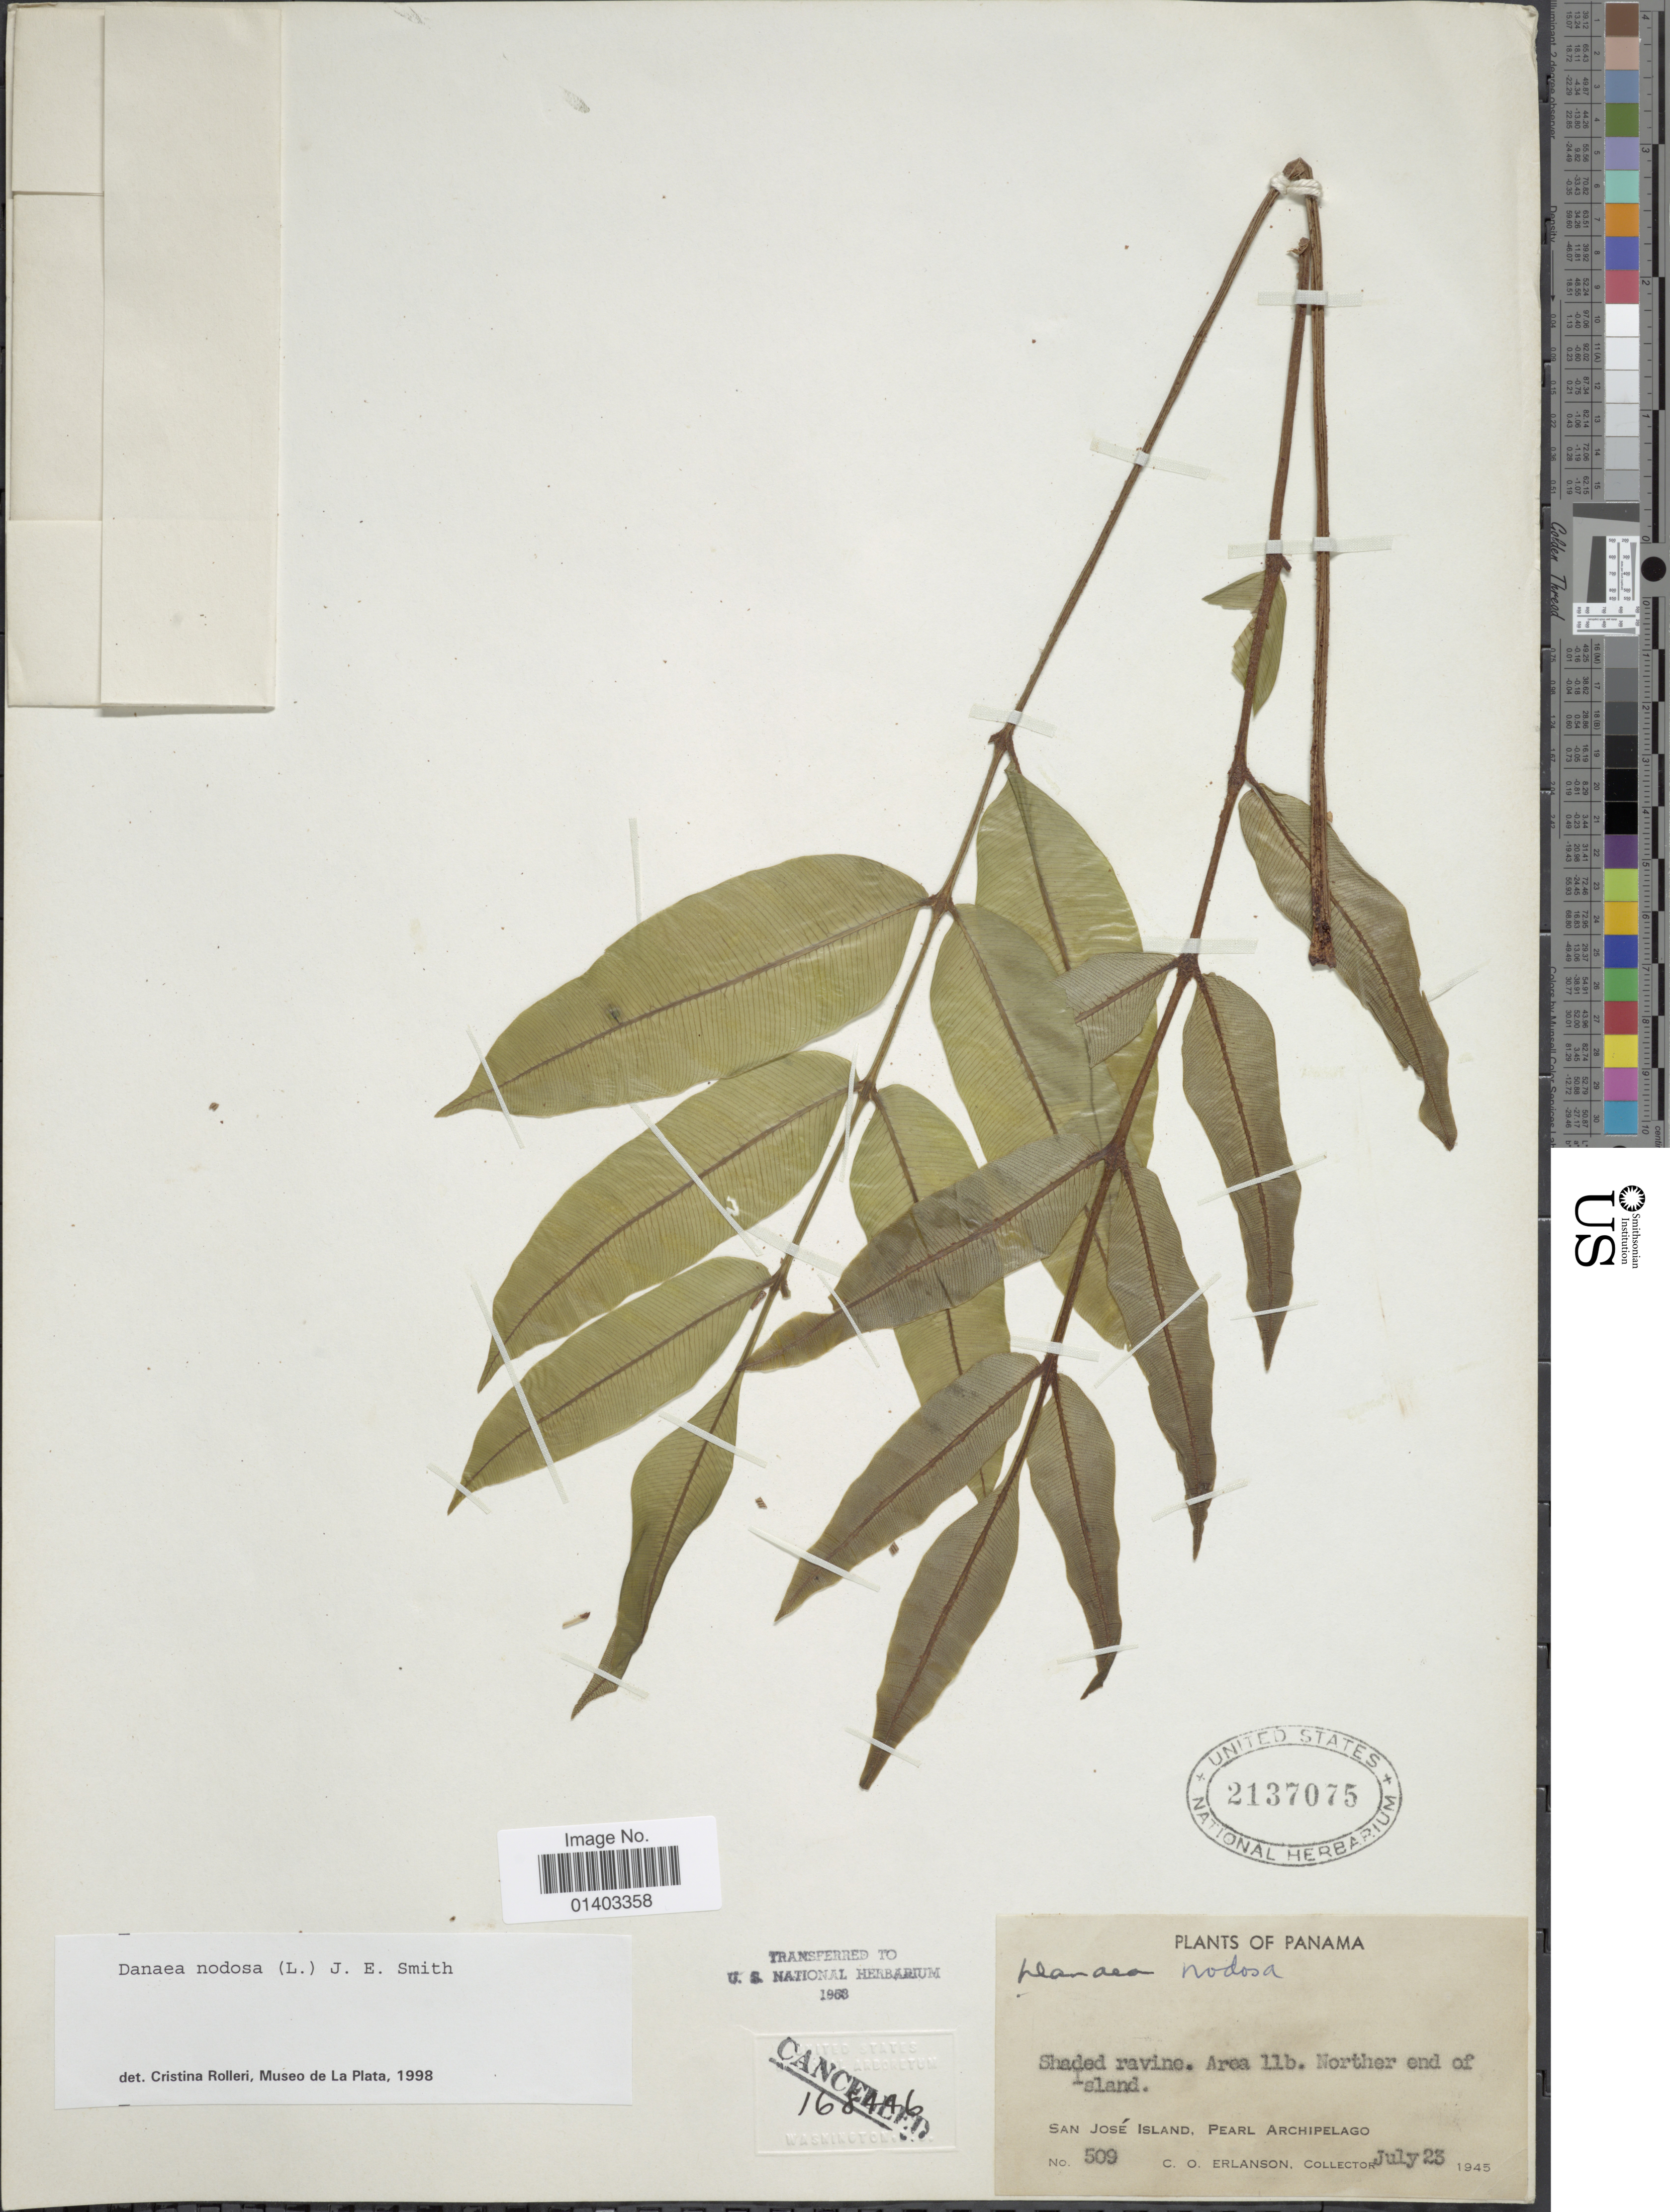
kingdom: Plantae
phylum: Tracheophyta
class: Polypodiopsida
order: Marattiales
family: Marattiaceae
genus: Danaea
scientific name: Danaea nodosa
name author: (L.) Sm.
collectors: C. O. Erlanson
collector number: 509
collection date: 1945-07-23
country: Panama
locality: San José Island, Pearl Archipelago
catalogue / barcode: US 2137075